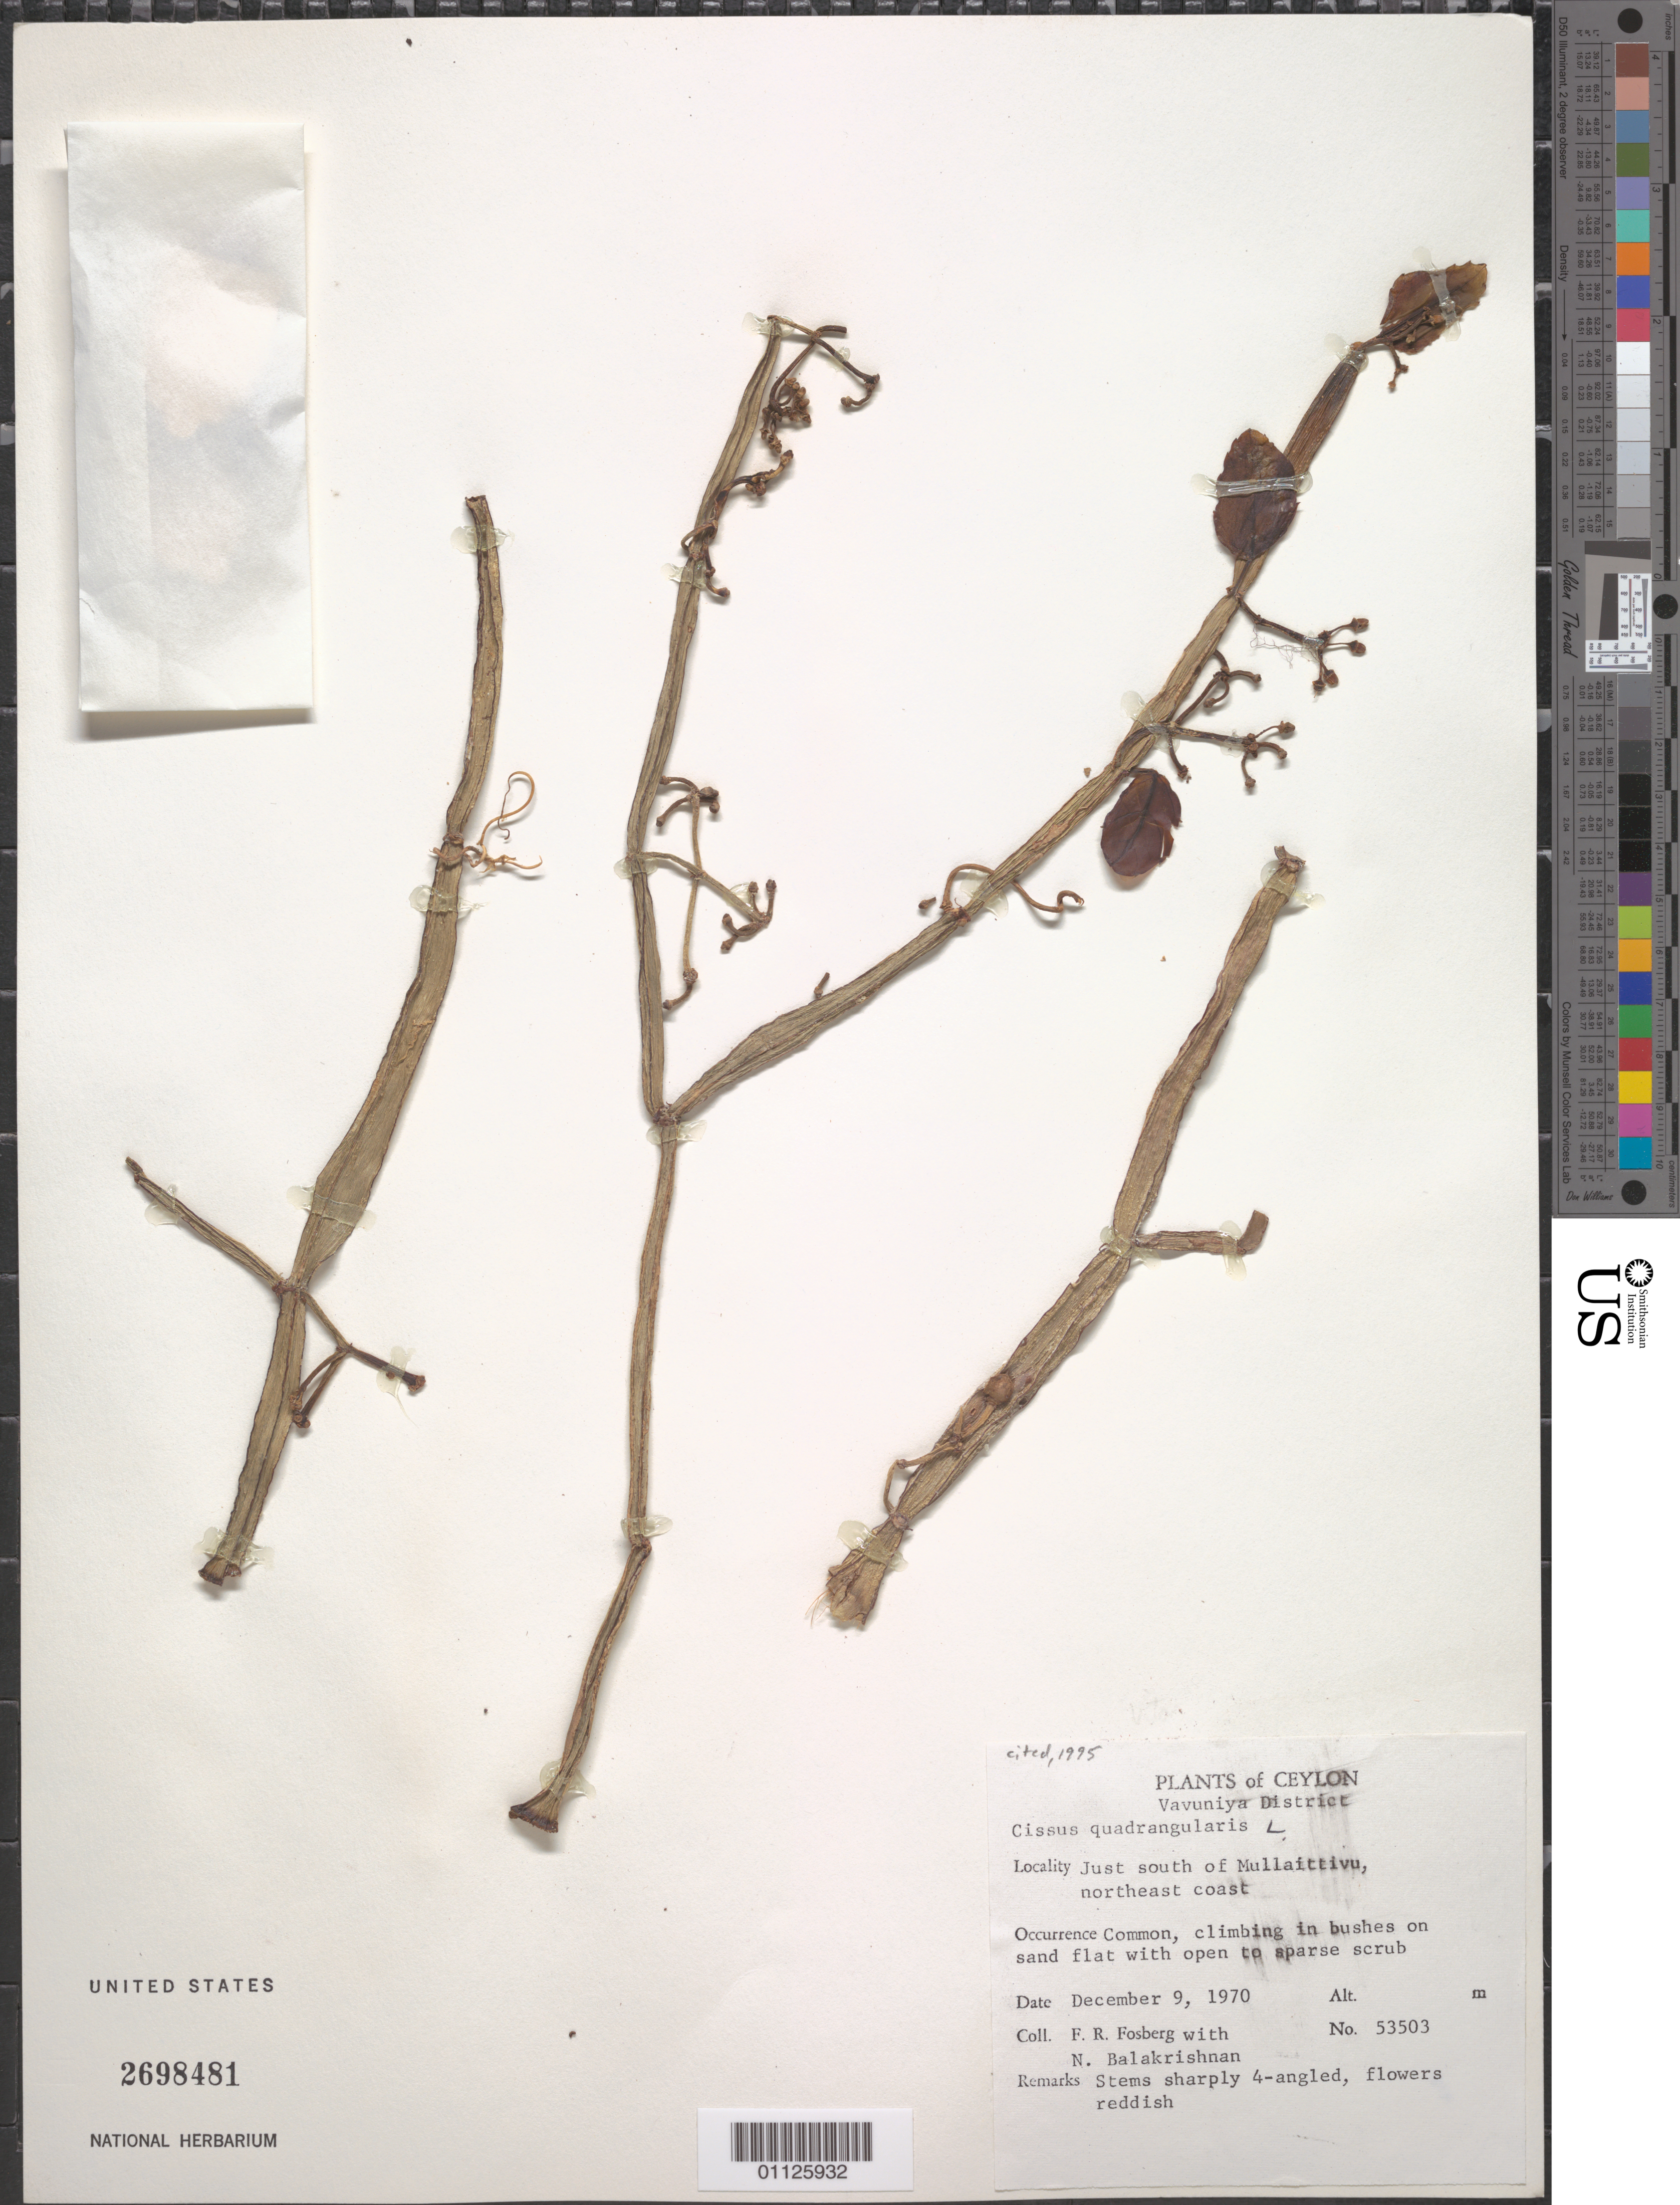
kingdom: Plantae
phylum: Tracheophyta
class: Magnoliopsida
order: Vitales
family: Vitaceae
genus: Cissus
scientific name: Cissus quadrangularis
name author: L.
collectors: F. R. Fosberg & N. P. Balakrishnan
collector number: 53503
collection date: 1970-12-09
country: Sri Lanka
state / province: Northern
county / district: Vavuniya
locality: Just S of Mullaittivu N coast.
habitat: Occurence common, climbing in bushes on sand flat with open to sparse scrub.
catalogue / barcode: US 2698481